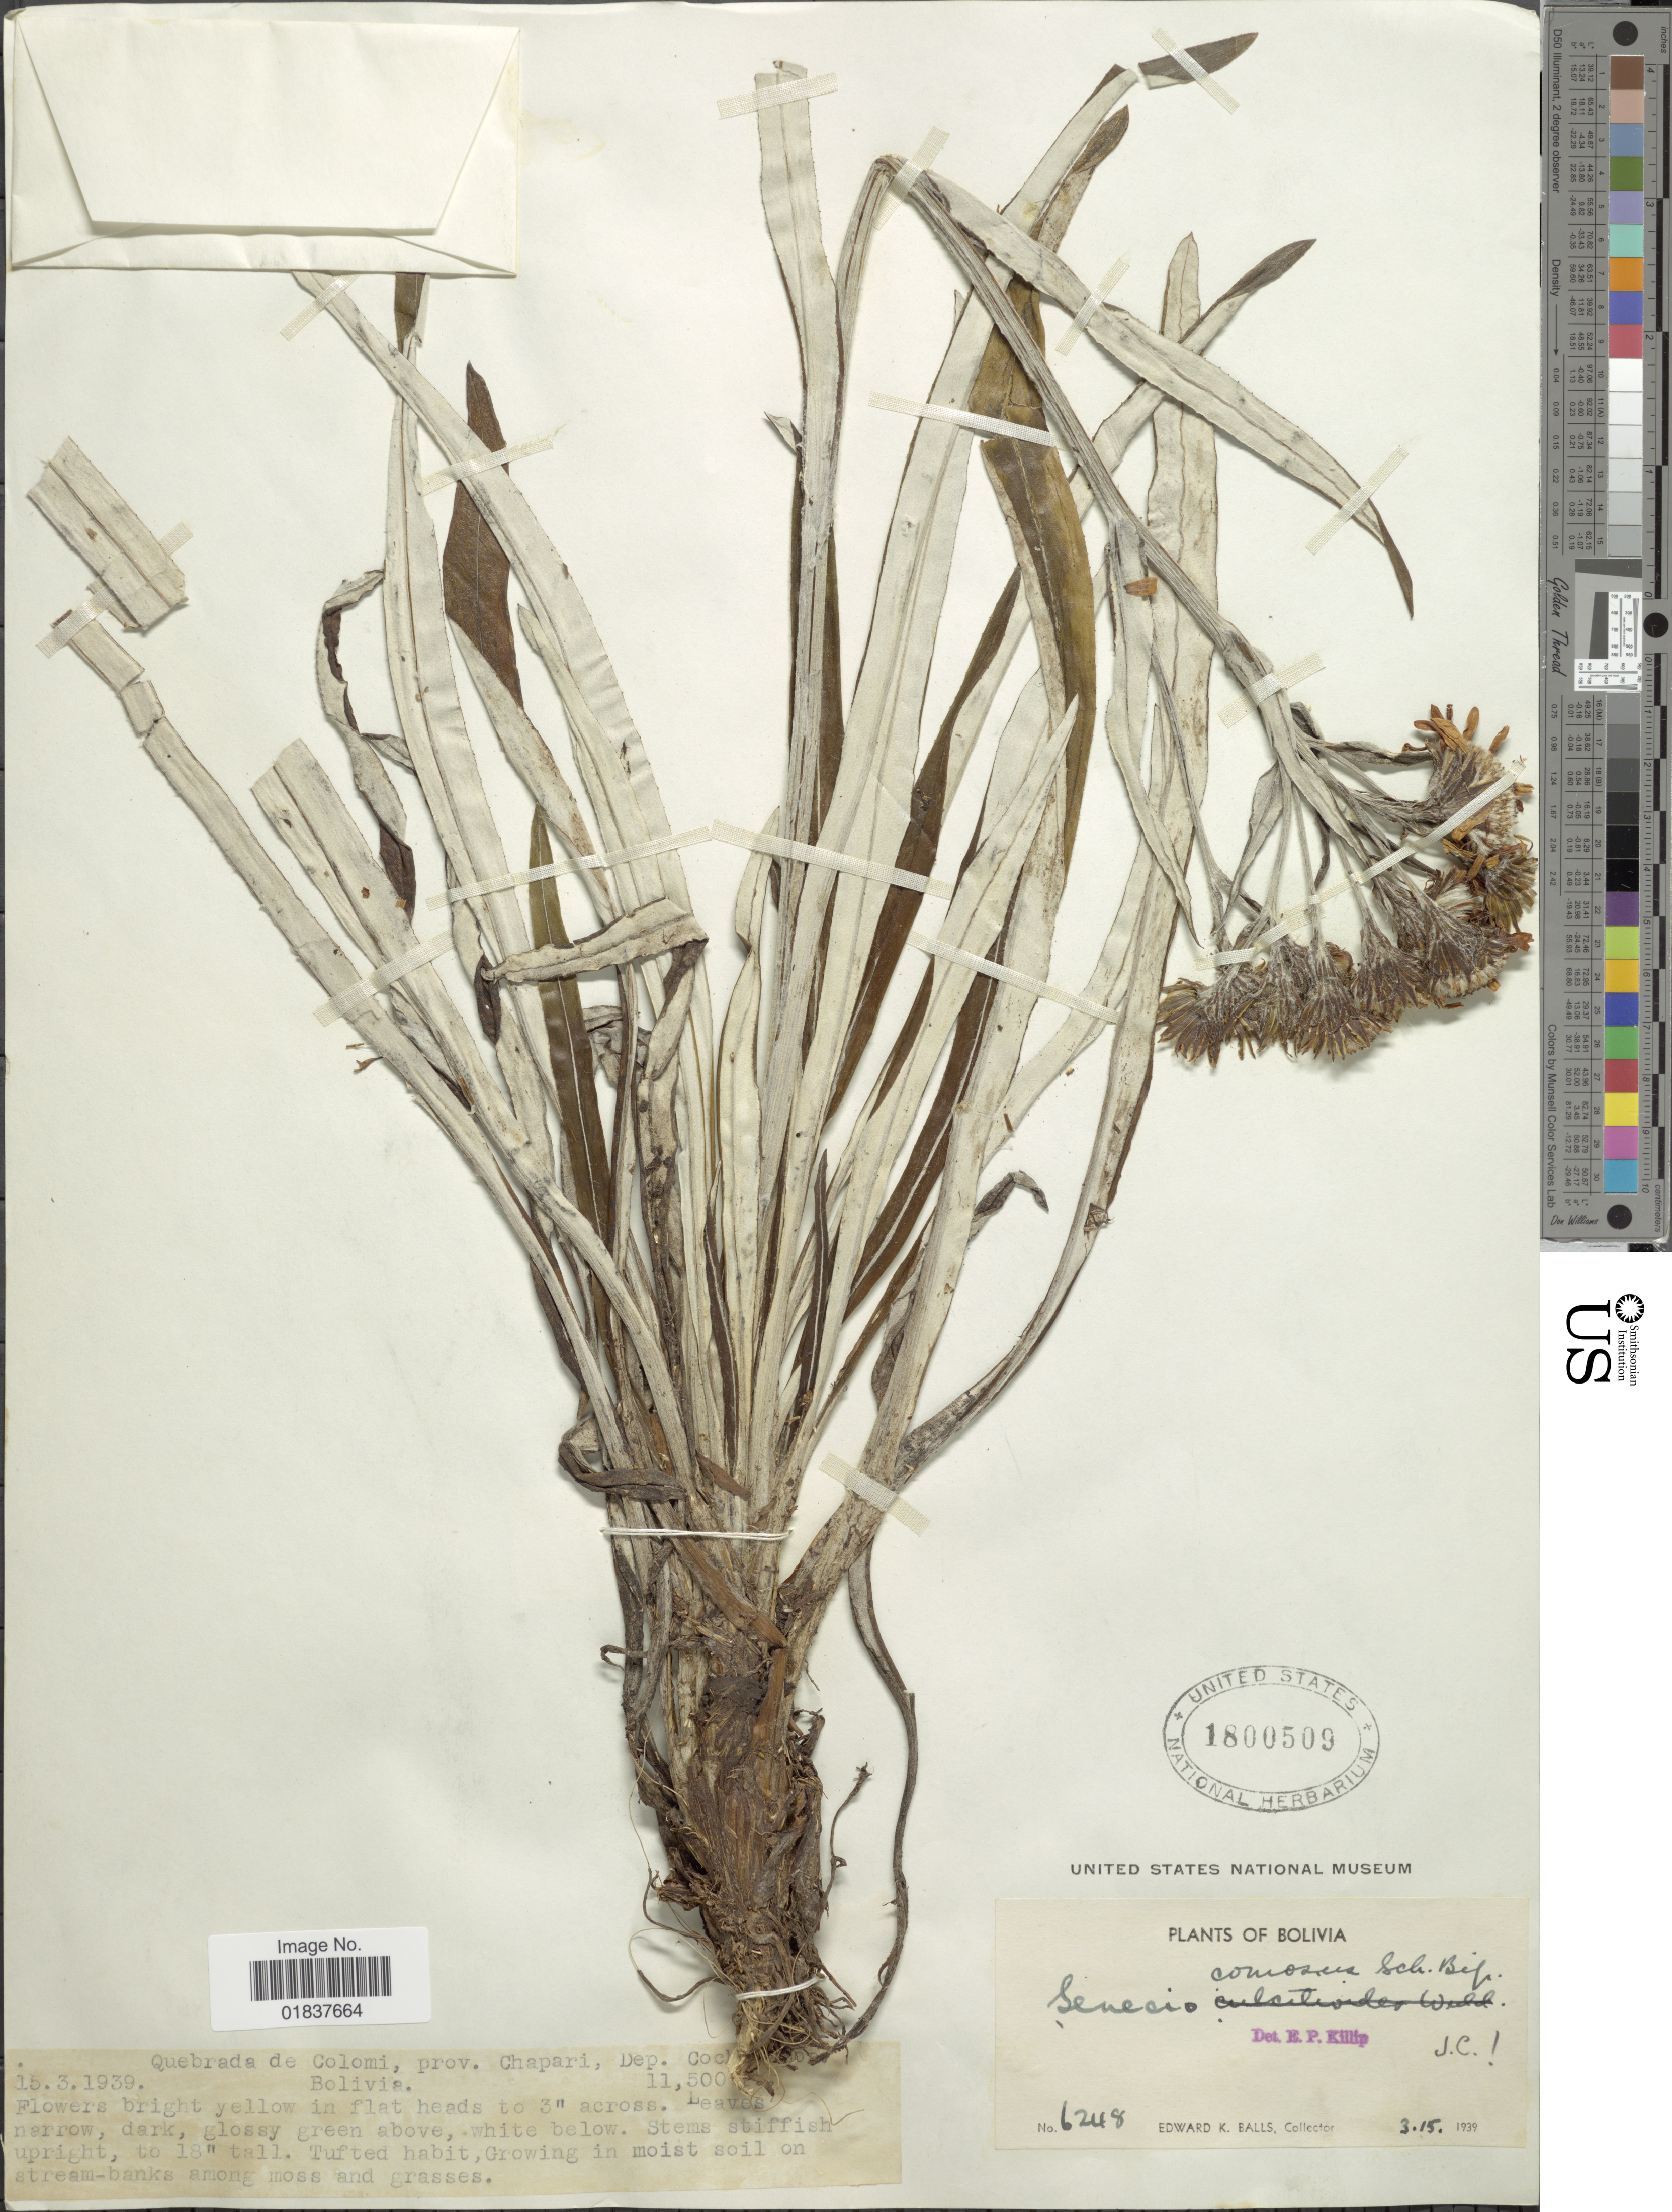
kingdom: Plantae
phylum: Tracheophyta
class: Magnoliopsida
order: Asterales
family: Asteraceae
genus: Senecio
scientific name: Senecio comosus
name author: Sch. Bip.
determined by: Salomon, Luciana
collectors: E. K. Balls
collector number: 6248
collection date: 1939-03-15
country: Bolivia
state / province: Cochabamba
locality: Quebrada de Colomi, Prov. Chapari.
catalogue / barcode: US 1800509